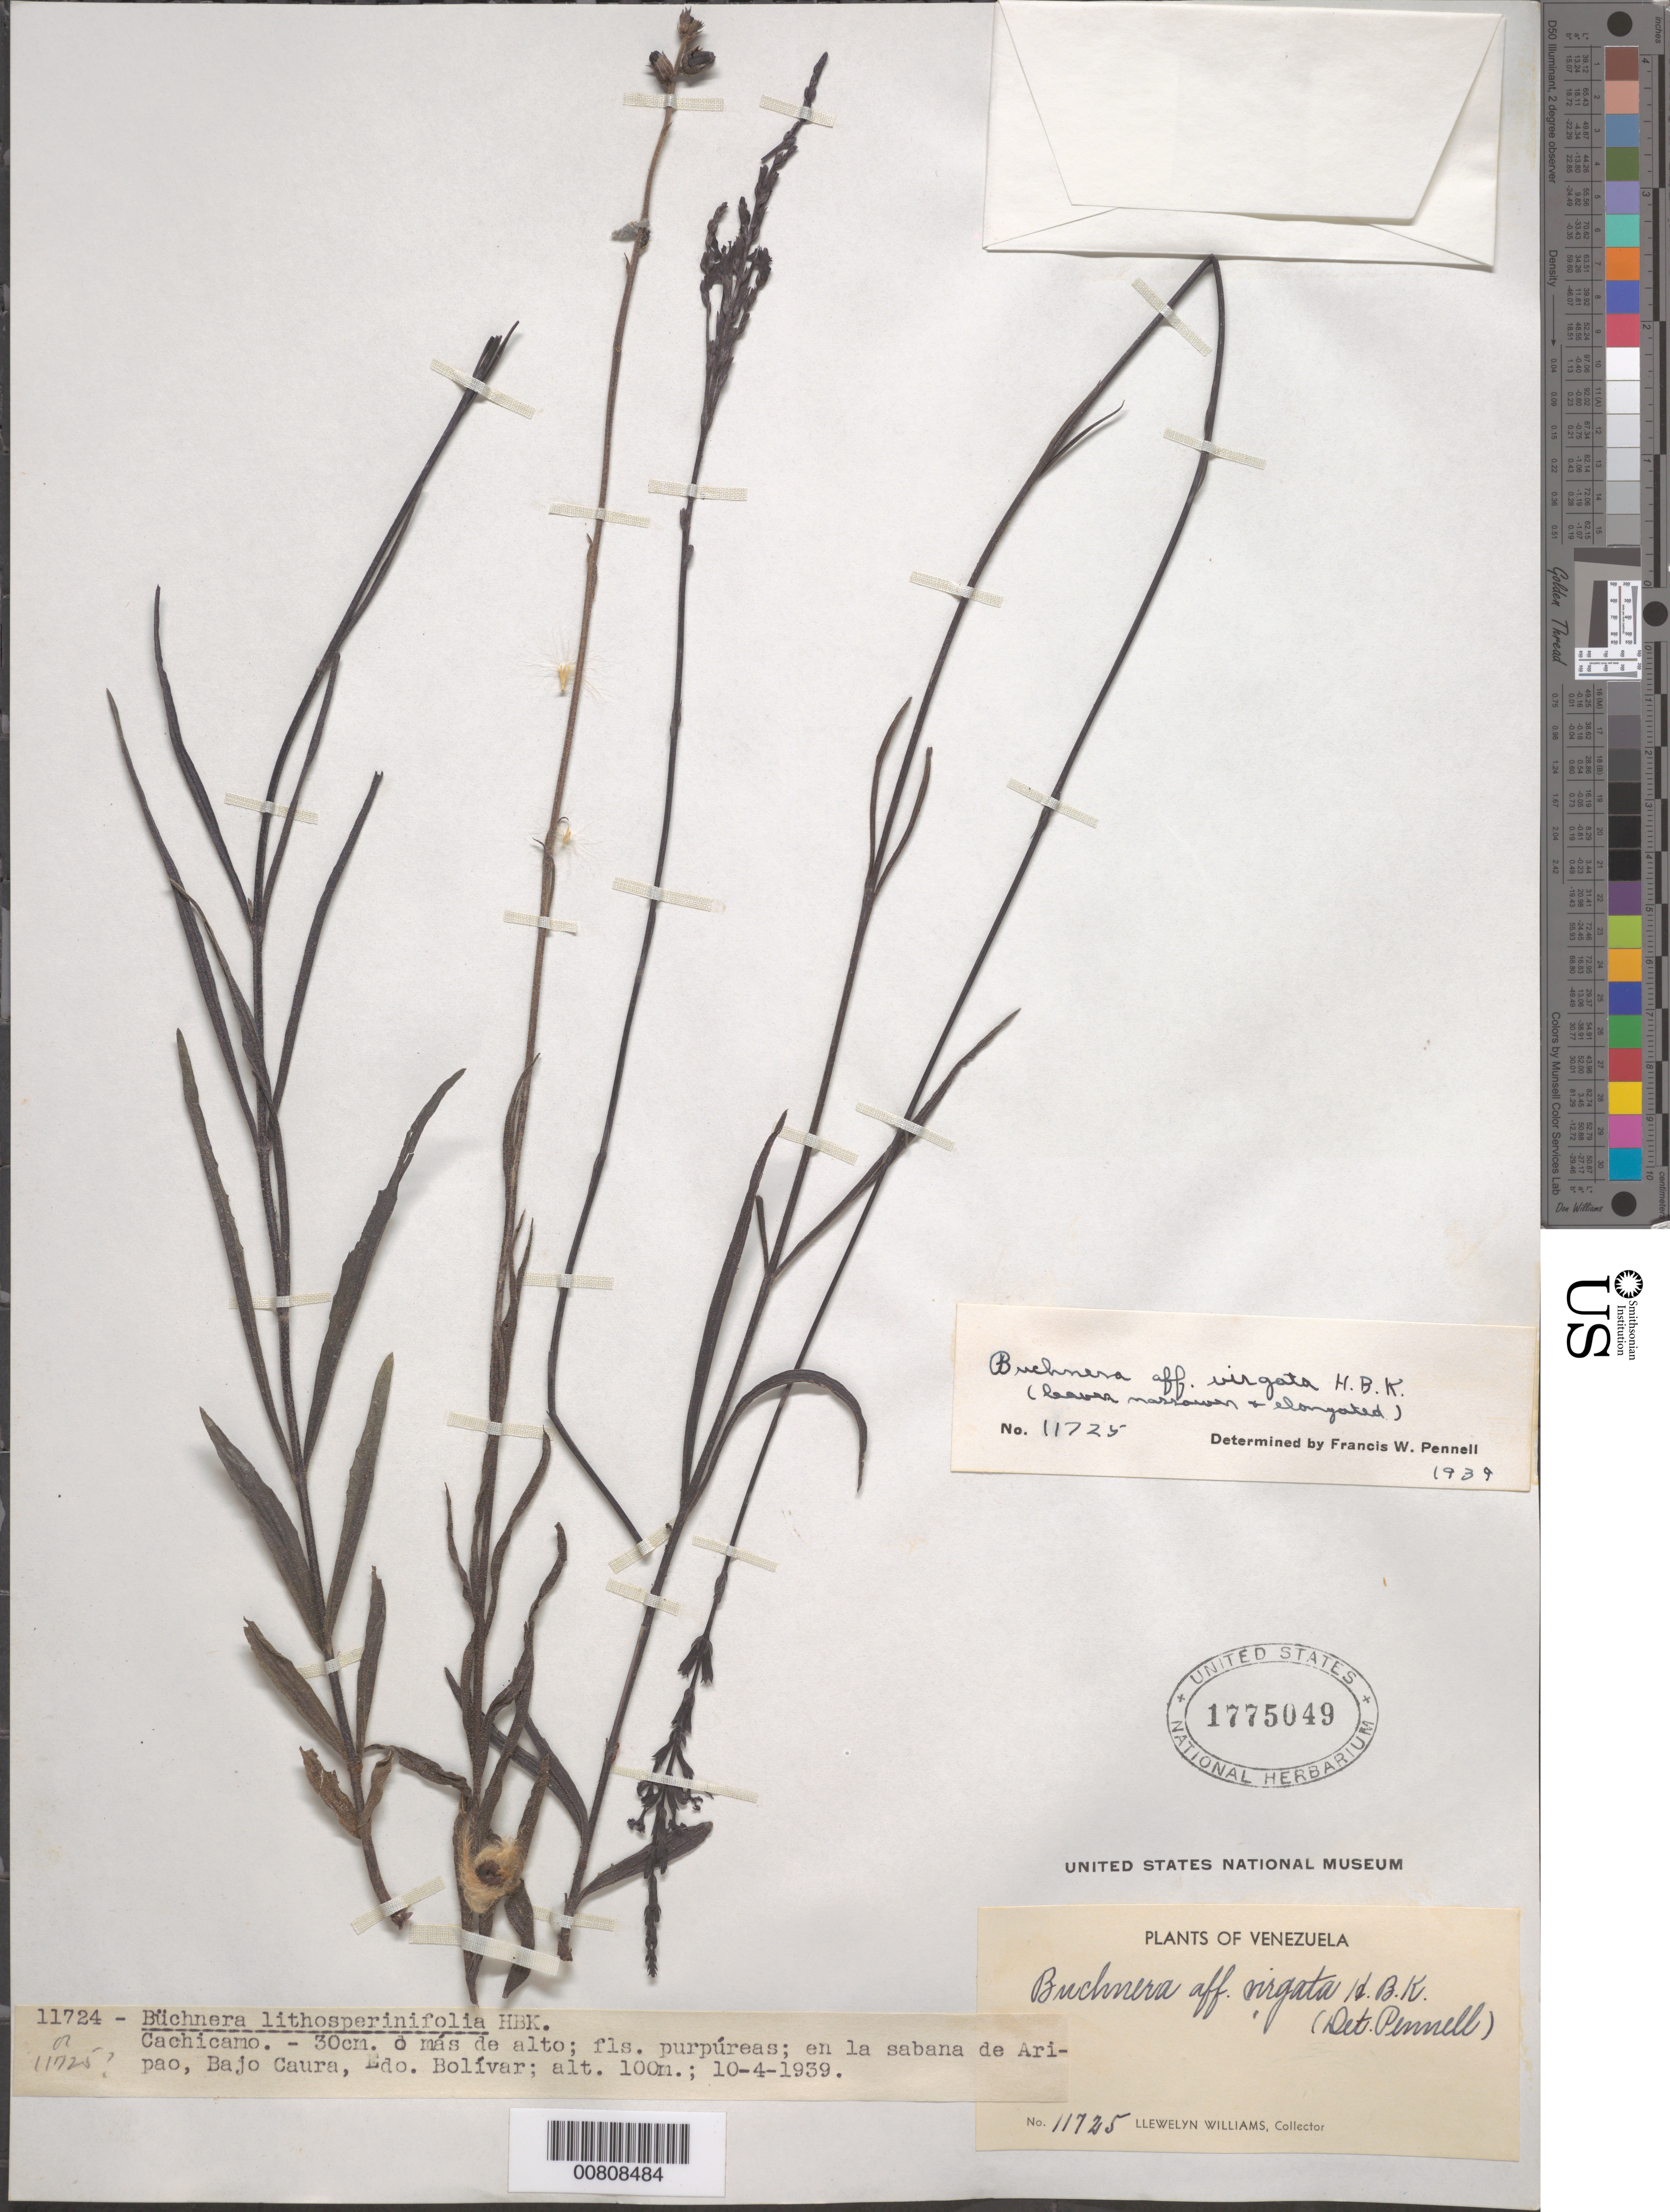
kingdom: Plantae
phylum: Tracheophyta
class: Magnoliopsida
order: Lamiales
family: Orobanchaceae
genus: Buchnera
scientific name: Buchnera virgata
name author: Kunth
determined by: Pennell, F. W.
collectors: Ll. Williams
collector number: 11725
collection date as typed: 10-Apr-39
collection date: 1939-04-10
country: Venezuela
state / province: Bolívar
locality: Sabana de Aripao, Bajo Caura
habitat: Sabana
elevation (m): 100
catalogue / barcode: US 1775049